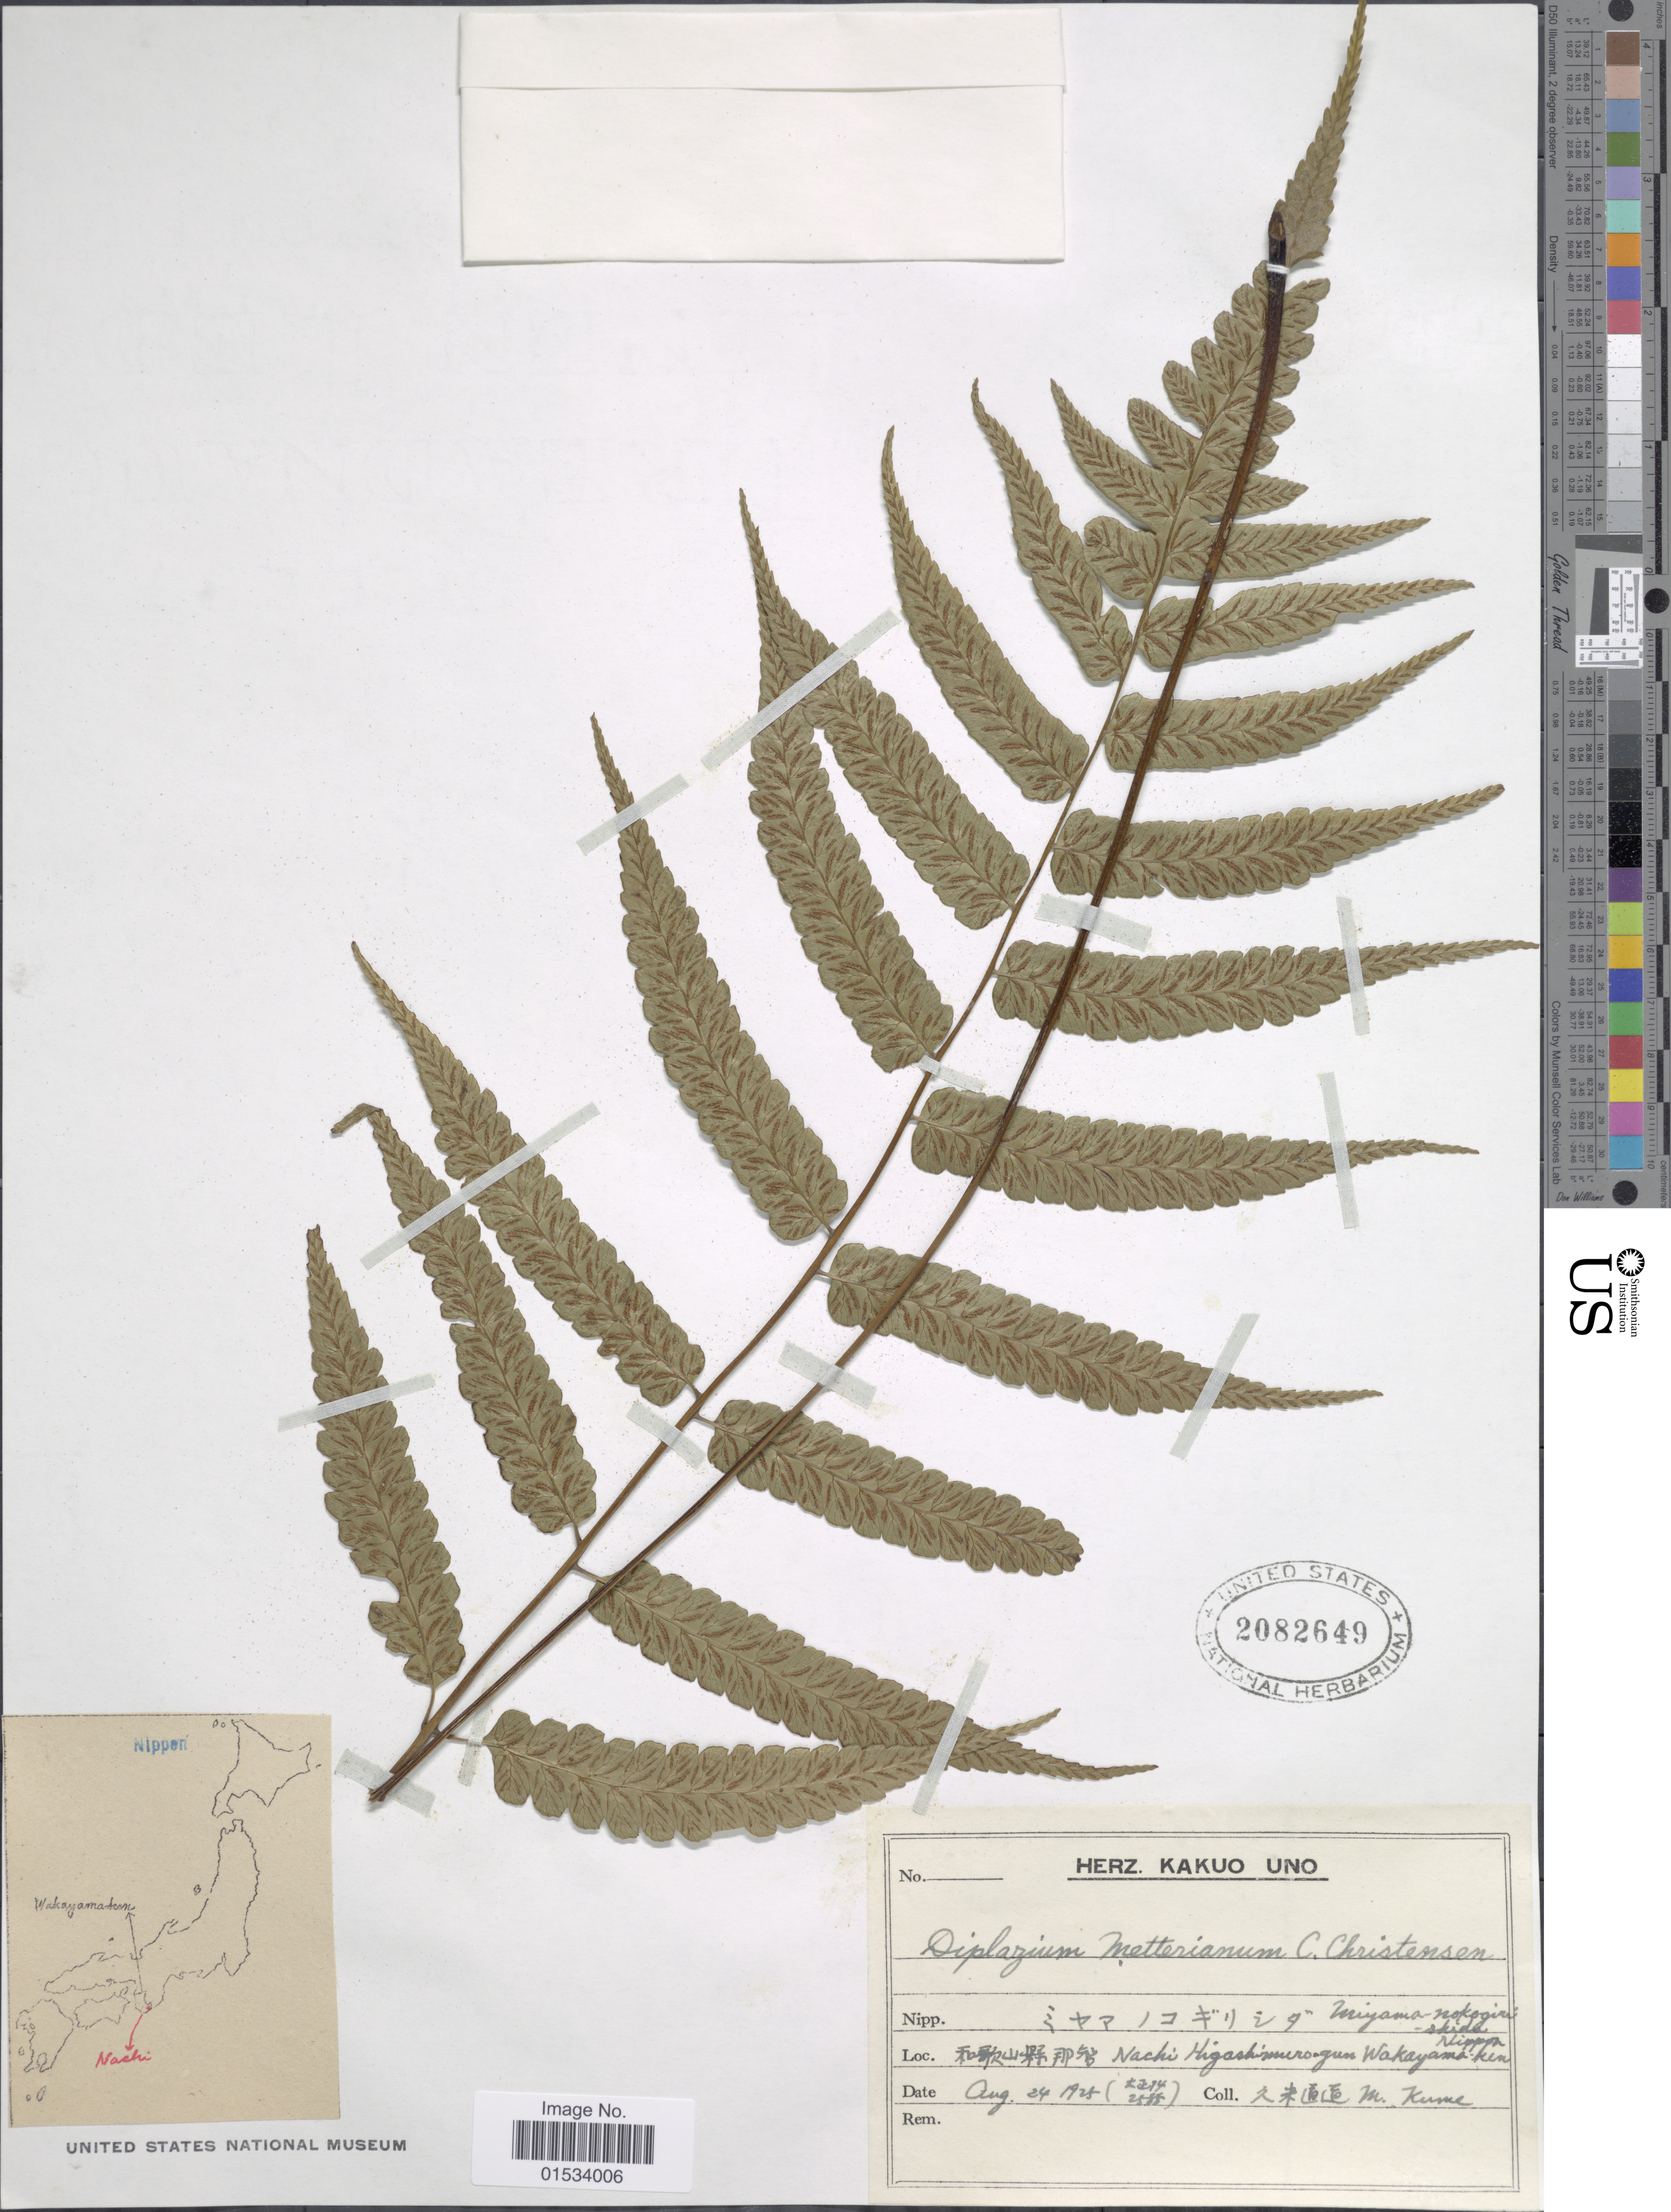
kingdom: Plantae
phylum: Tracheophyta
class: Polypodiopsida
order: Polypodiales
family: Athyriaceae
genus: Diplazium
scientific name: Diplazium mettenianum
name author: (Miq.) C. Chr.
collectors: M. Kume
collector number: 2585*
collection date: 1925-08-24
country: Japan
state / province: Wakayama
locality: Nachi Higashimuro-gun, Wakayama-ken, Miyama-nokogiri-shida, Nippon.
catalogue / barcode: US 2082649